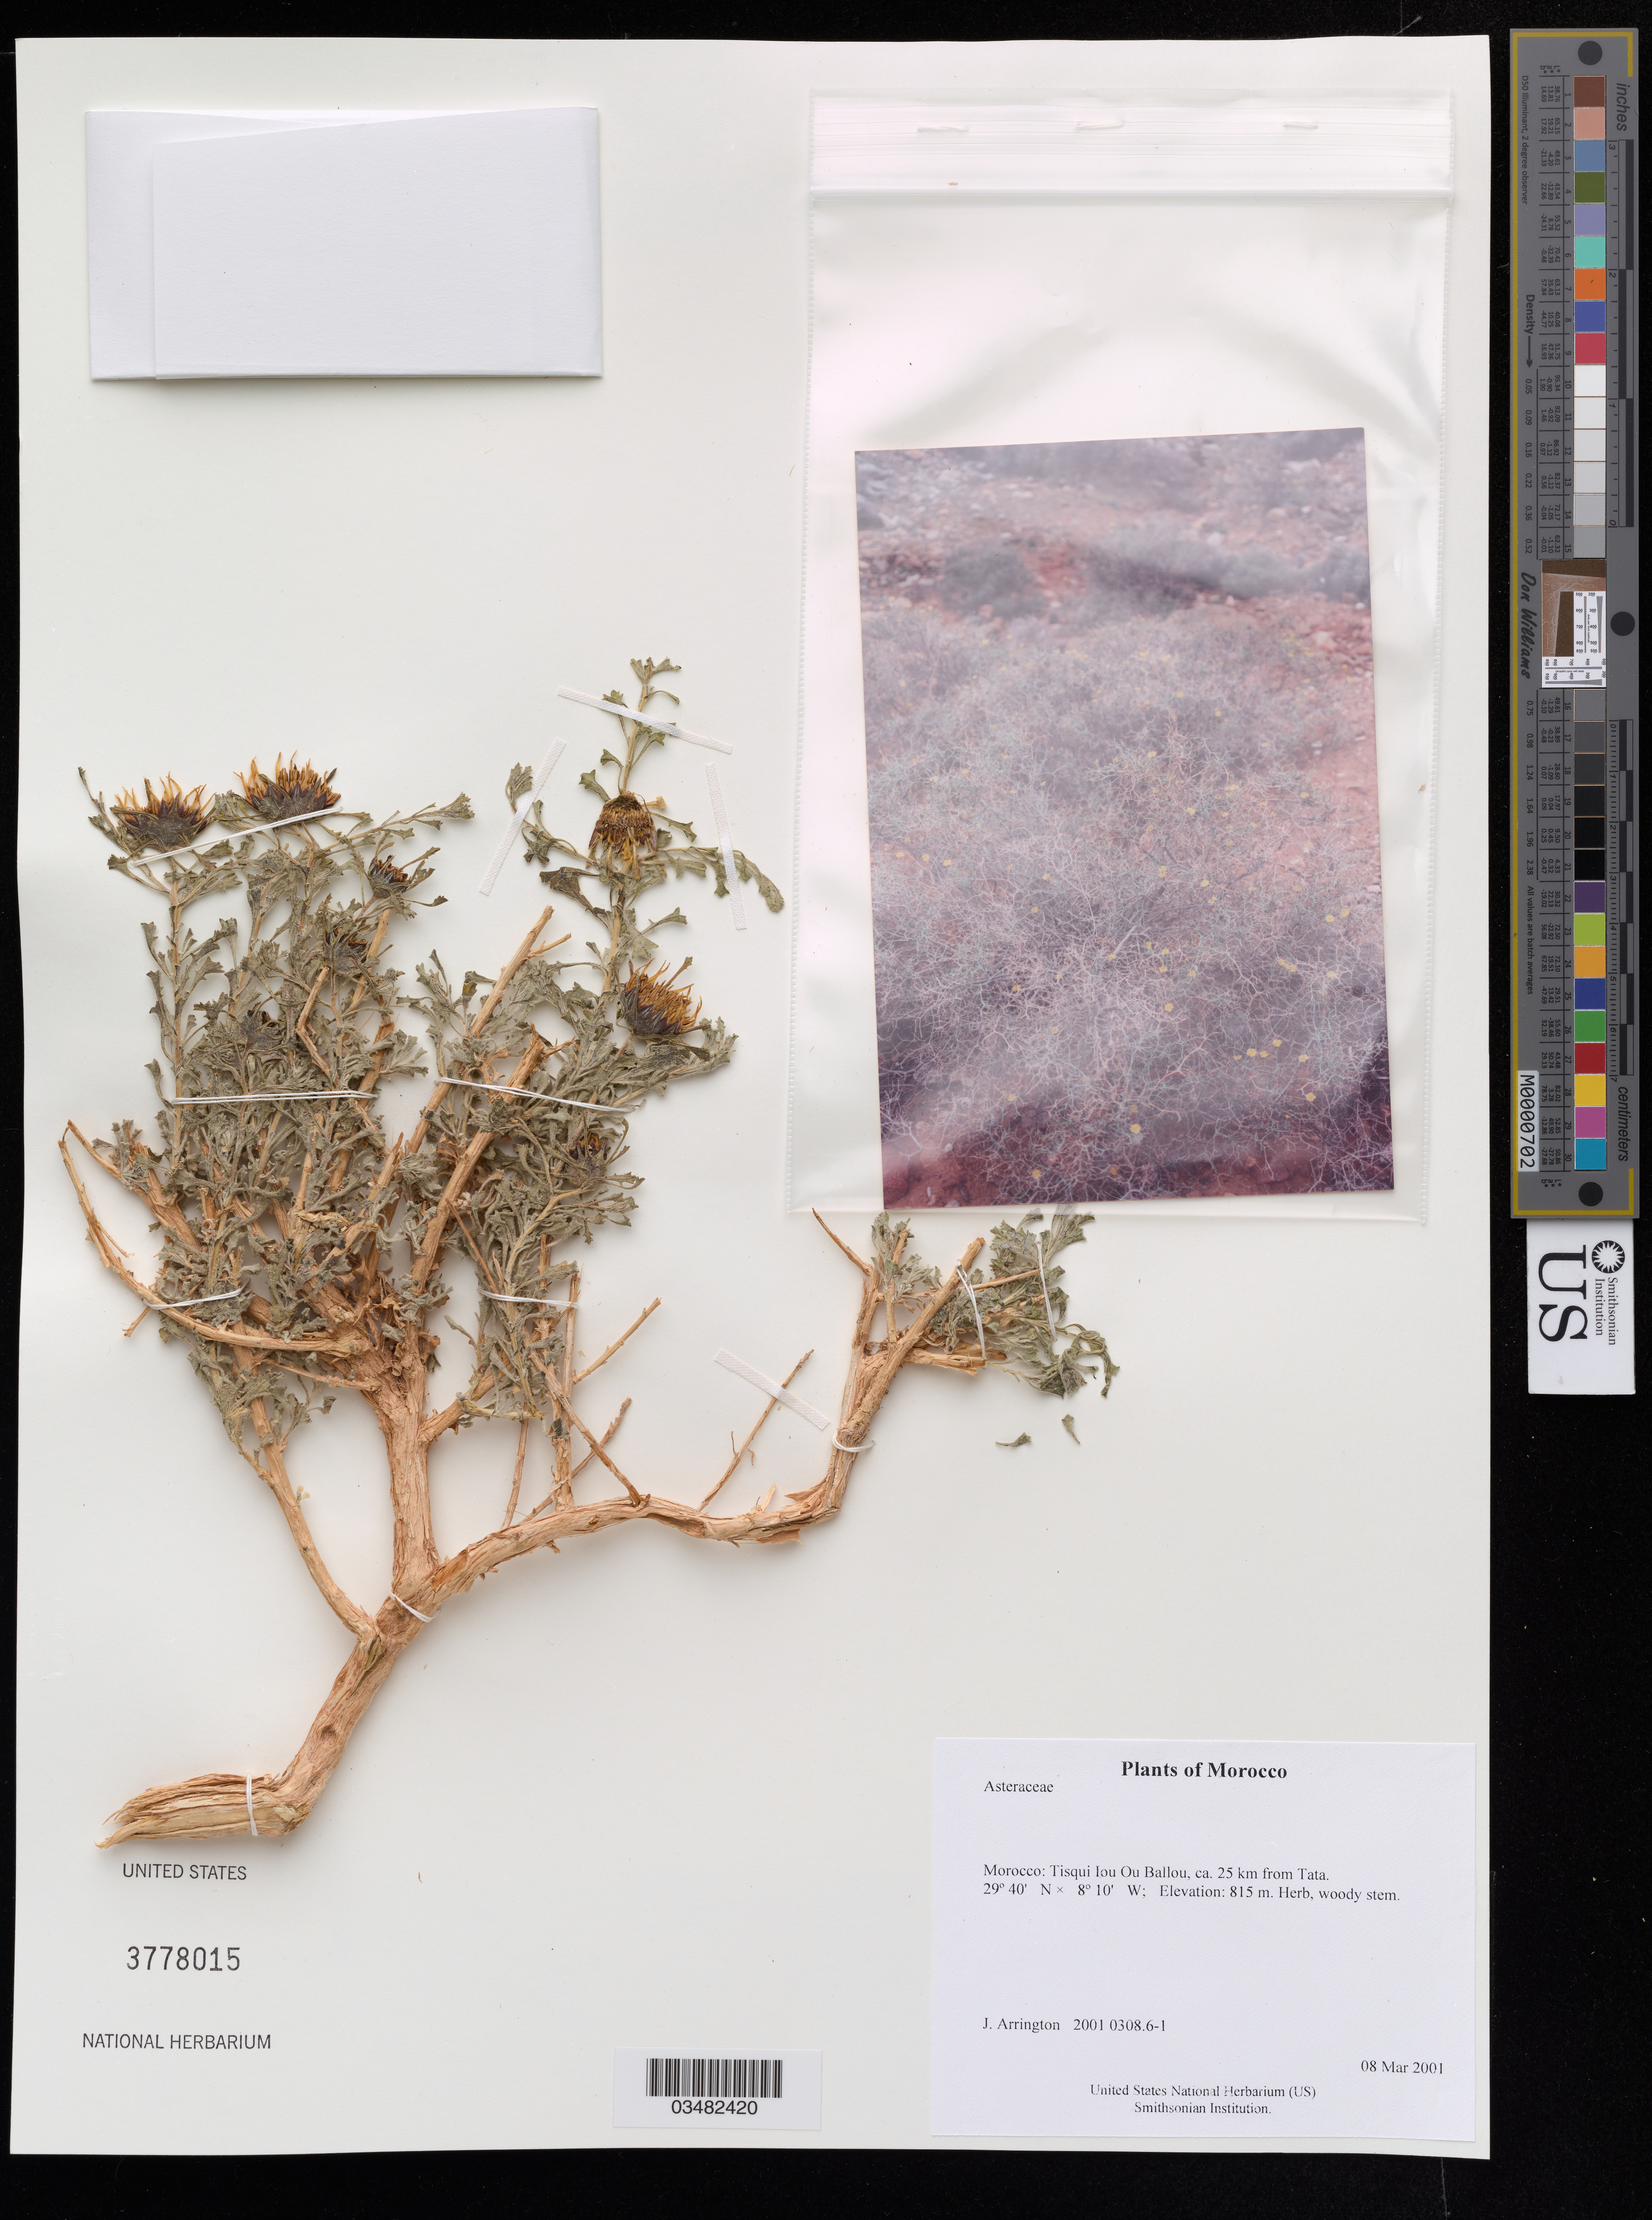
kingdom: Plantae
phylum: Tracheophyta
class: Magnoliopsida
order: Asterales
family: Asteraceae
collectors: J. Arrington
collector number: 2001 0308.6-1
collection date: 2001-03-08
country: Morocco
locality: Tisqui Iou Ou Ballou, ca. 25 km from Tata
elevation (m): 815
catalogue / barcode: US 3778015